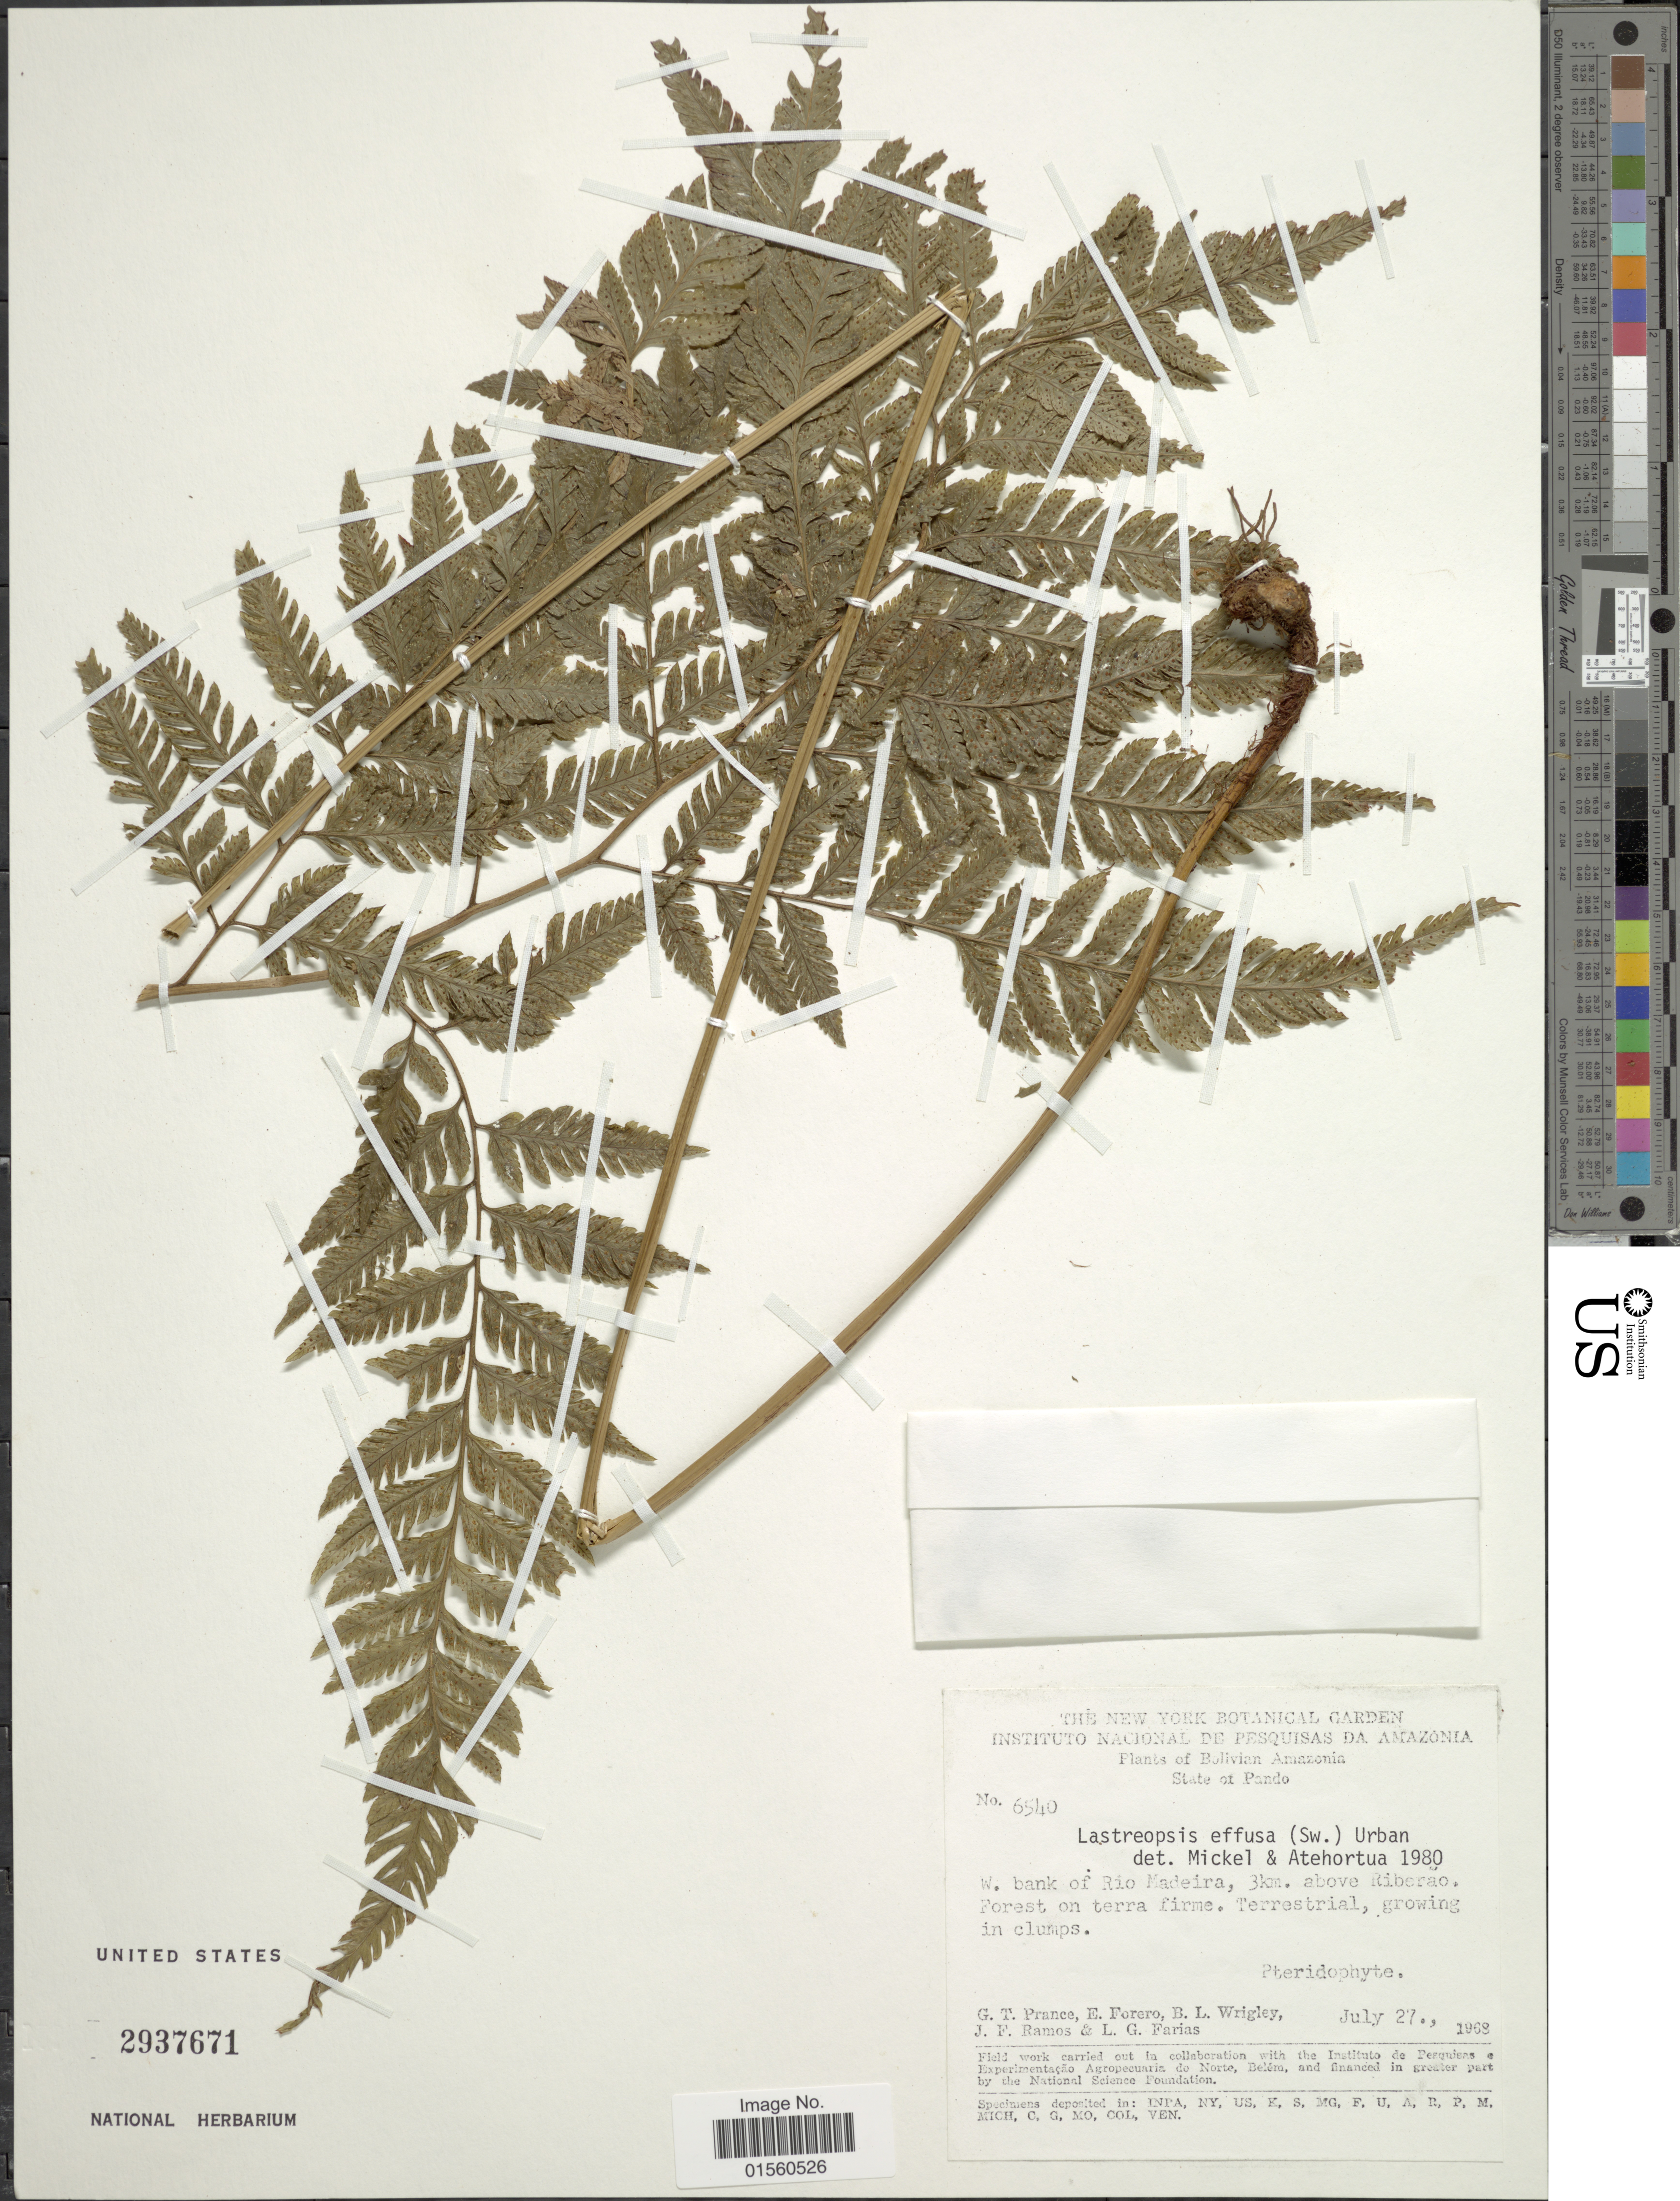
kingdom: Plantae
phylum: Tracheophyta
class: Polypodiopsida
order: Polypodiales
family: Dryopteridaceae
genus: Parapolystichum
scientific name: Parapolystichum effusum var. effusum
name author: (Sw.) Ching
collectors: G. T. Prance, E. Forero, B. L. Wrigley, J. E. Ramos & L. G. Farias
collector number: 6540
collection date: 1968-07-27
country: Bolivia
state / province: Pando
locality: Bolivian Amazonia, State of Pando, W. bank of Rio Madeira, 3 km. above Riberao Forest on terra firme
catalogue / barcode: US 2937671